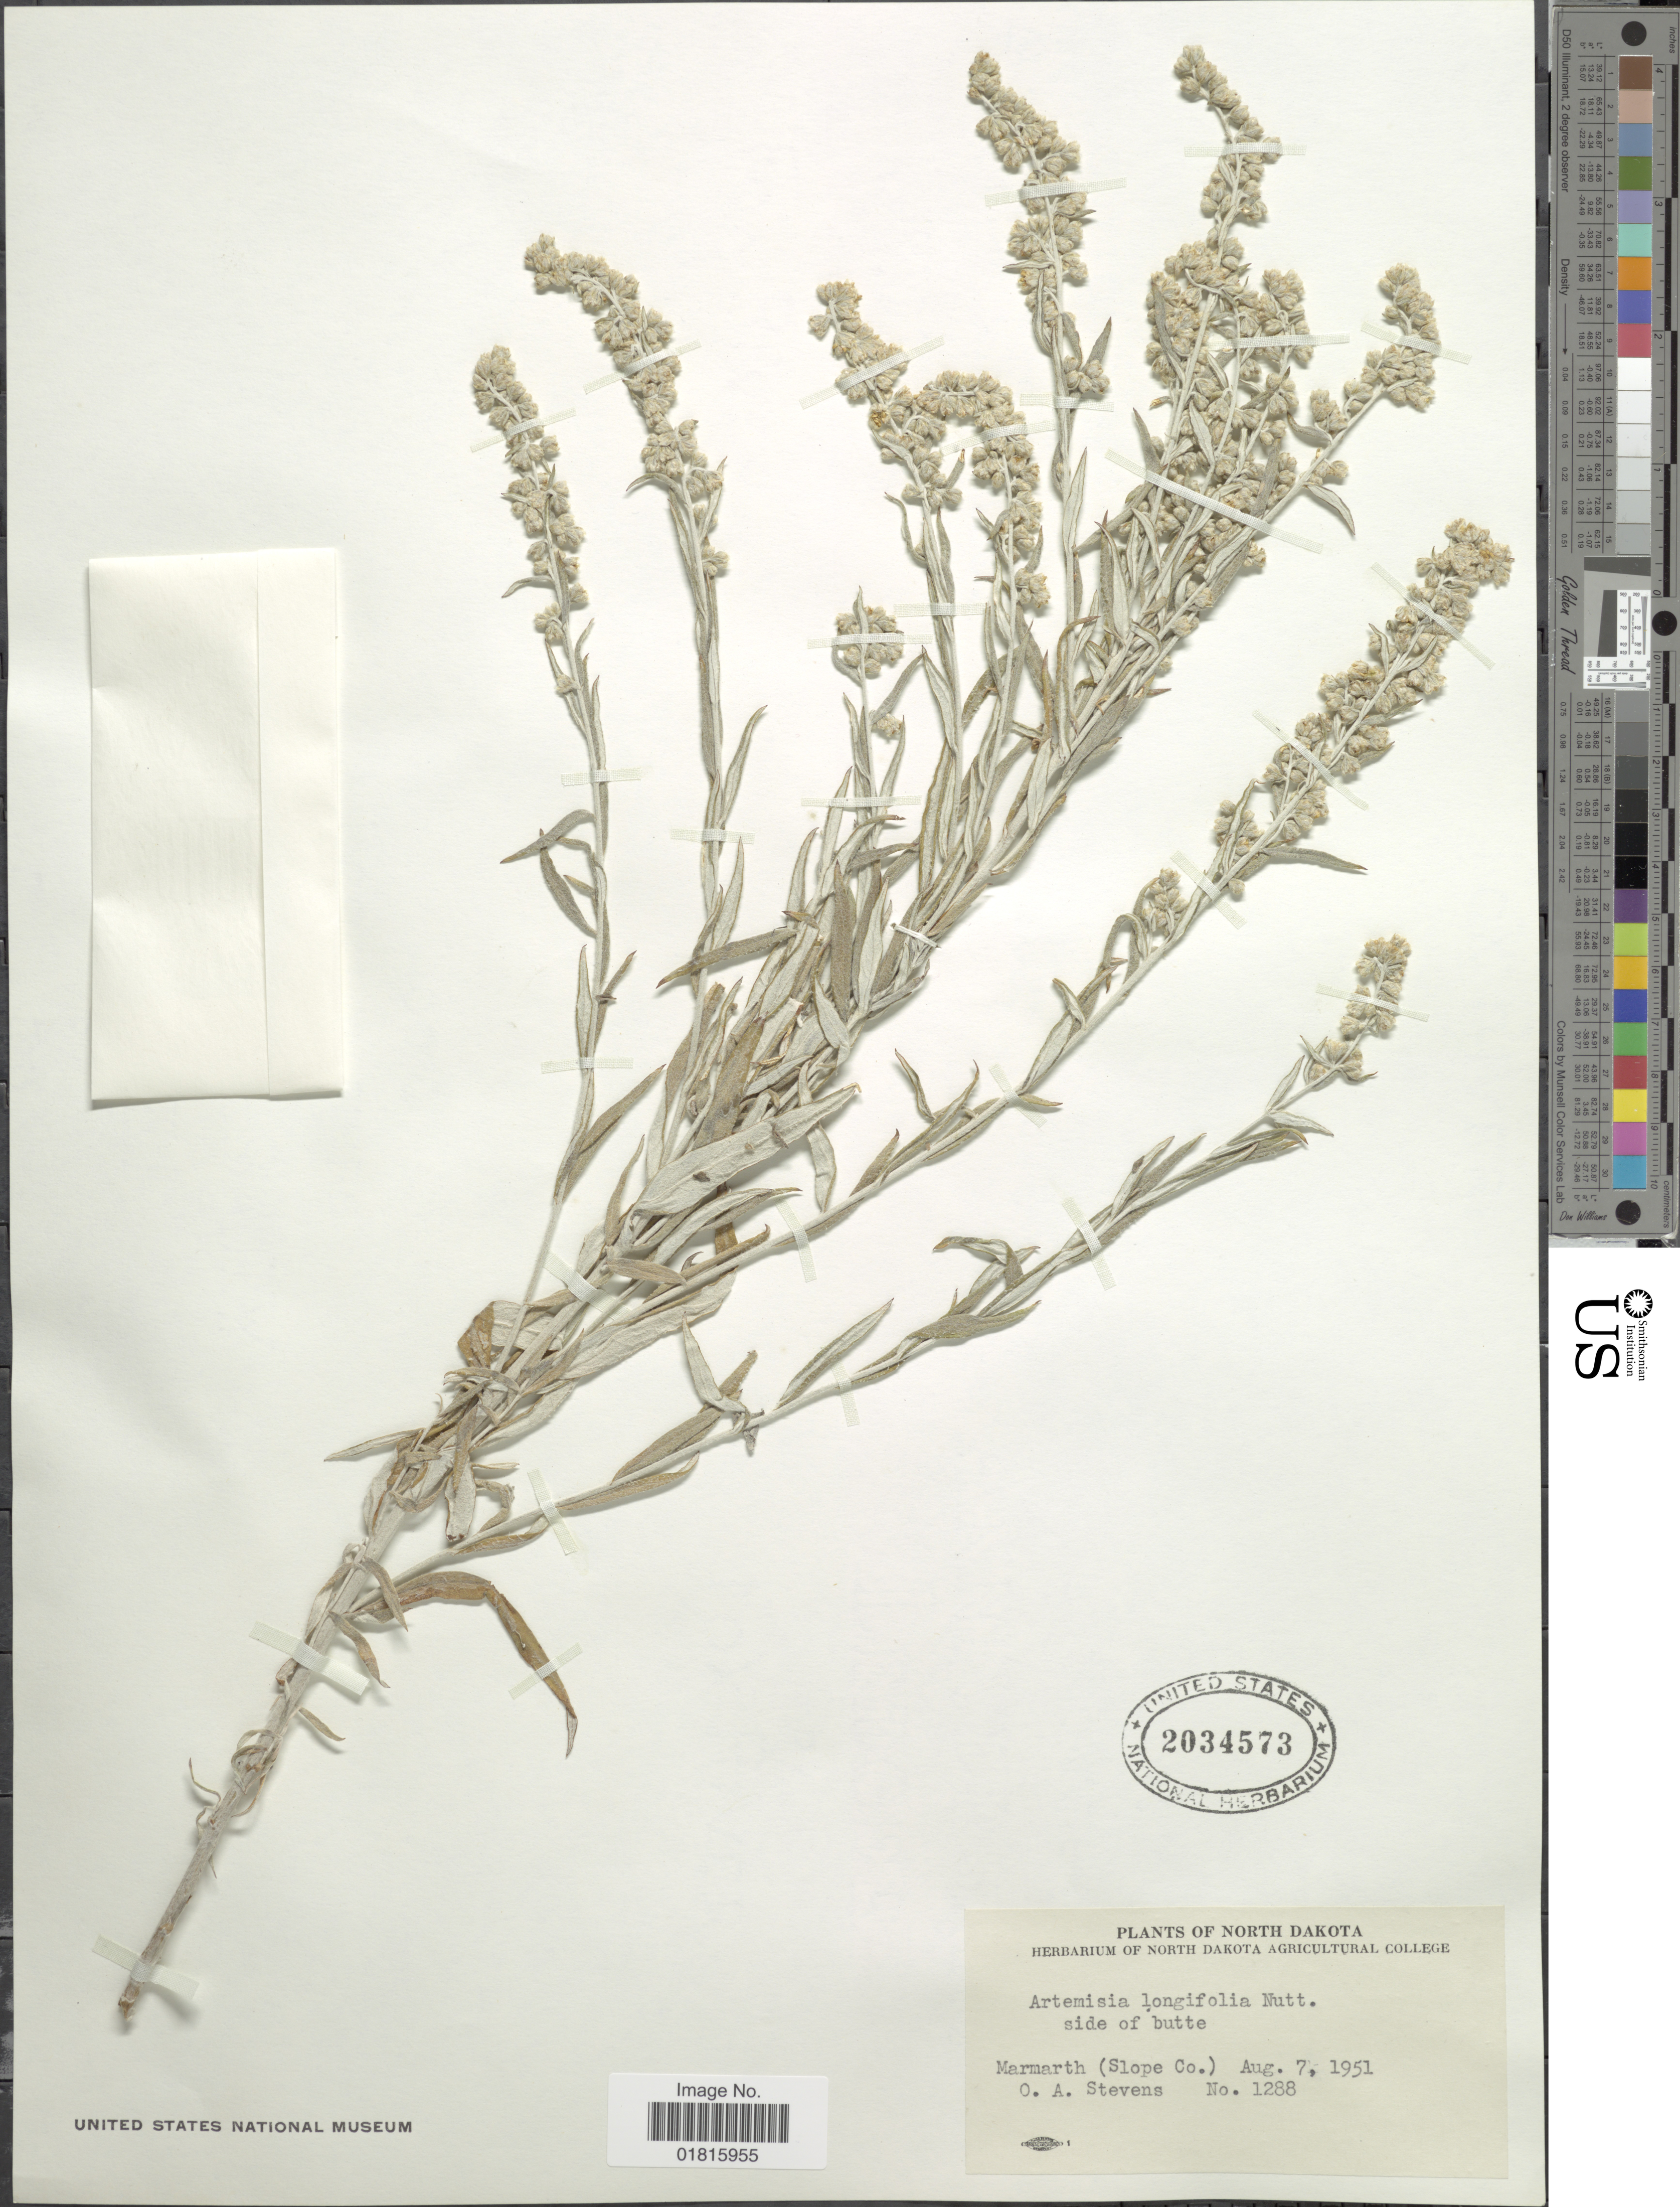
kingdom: Plantae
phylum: Tracheophyta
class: Magnoliopsida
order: Asterales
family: Asteraceae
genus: Artemisia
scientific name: Artemisia longifolia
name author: Nutt.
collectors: O. A. Stevens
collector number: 1288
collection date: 1951-08-07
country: United States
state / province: North Dakota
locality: Side of butte, Marmarth (Slope Co)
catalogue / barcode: US 2034573